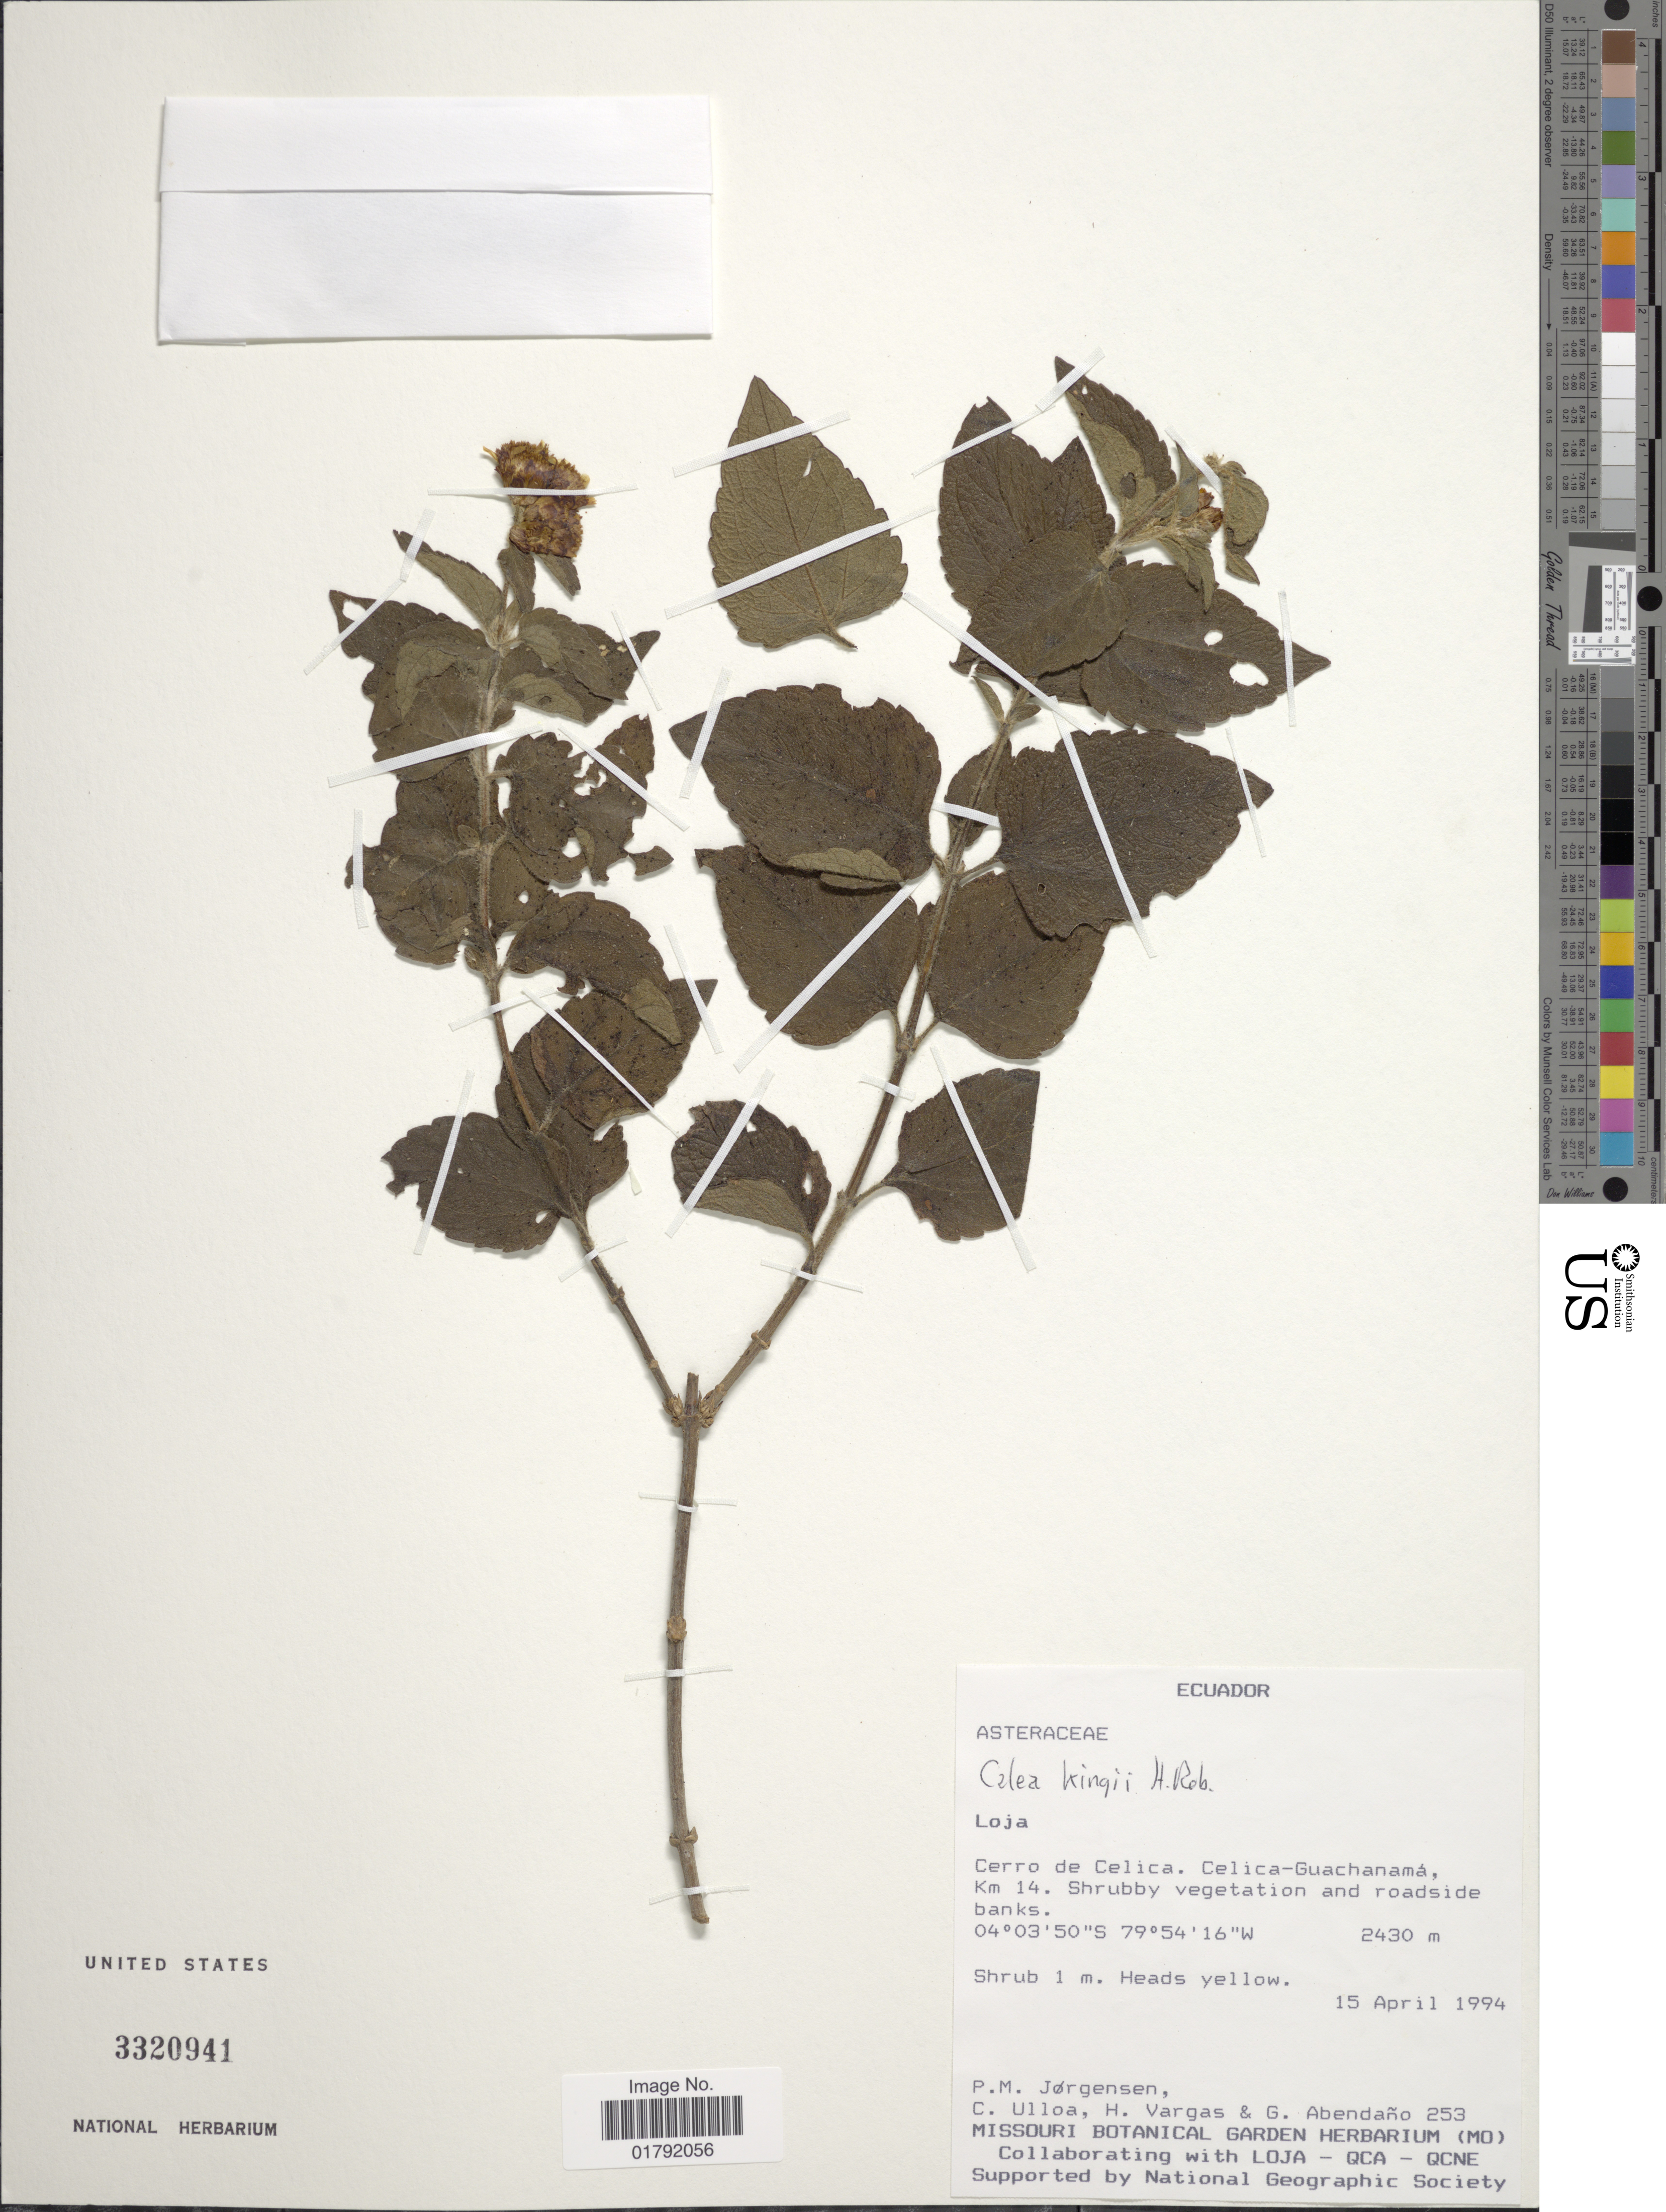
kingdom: Plantae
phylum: Tracheophyta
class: Magnoliopsida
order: Asterales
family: Asteraceae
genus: Calea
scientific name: Calea kingii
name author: H. Rob.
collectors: P. Jørgensen, C. Ulloa, H. Vargas & G. Abendaño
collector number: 253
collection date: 1994-04-15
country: Ecuador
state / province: Loja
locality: Cerro de Celica, Celica-Guachanama, Km 14, roadside banks.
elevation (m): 2430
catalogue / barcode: US 3320941